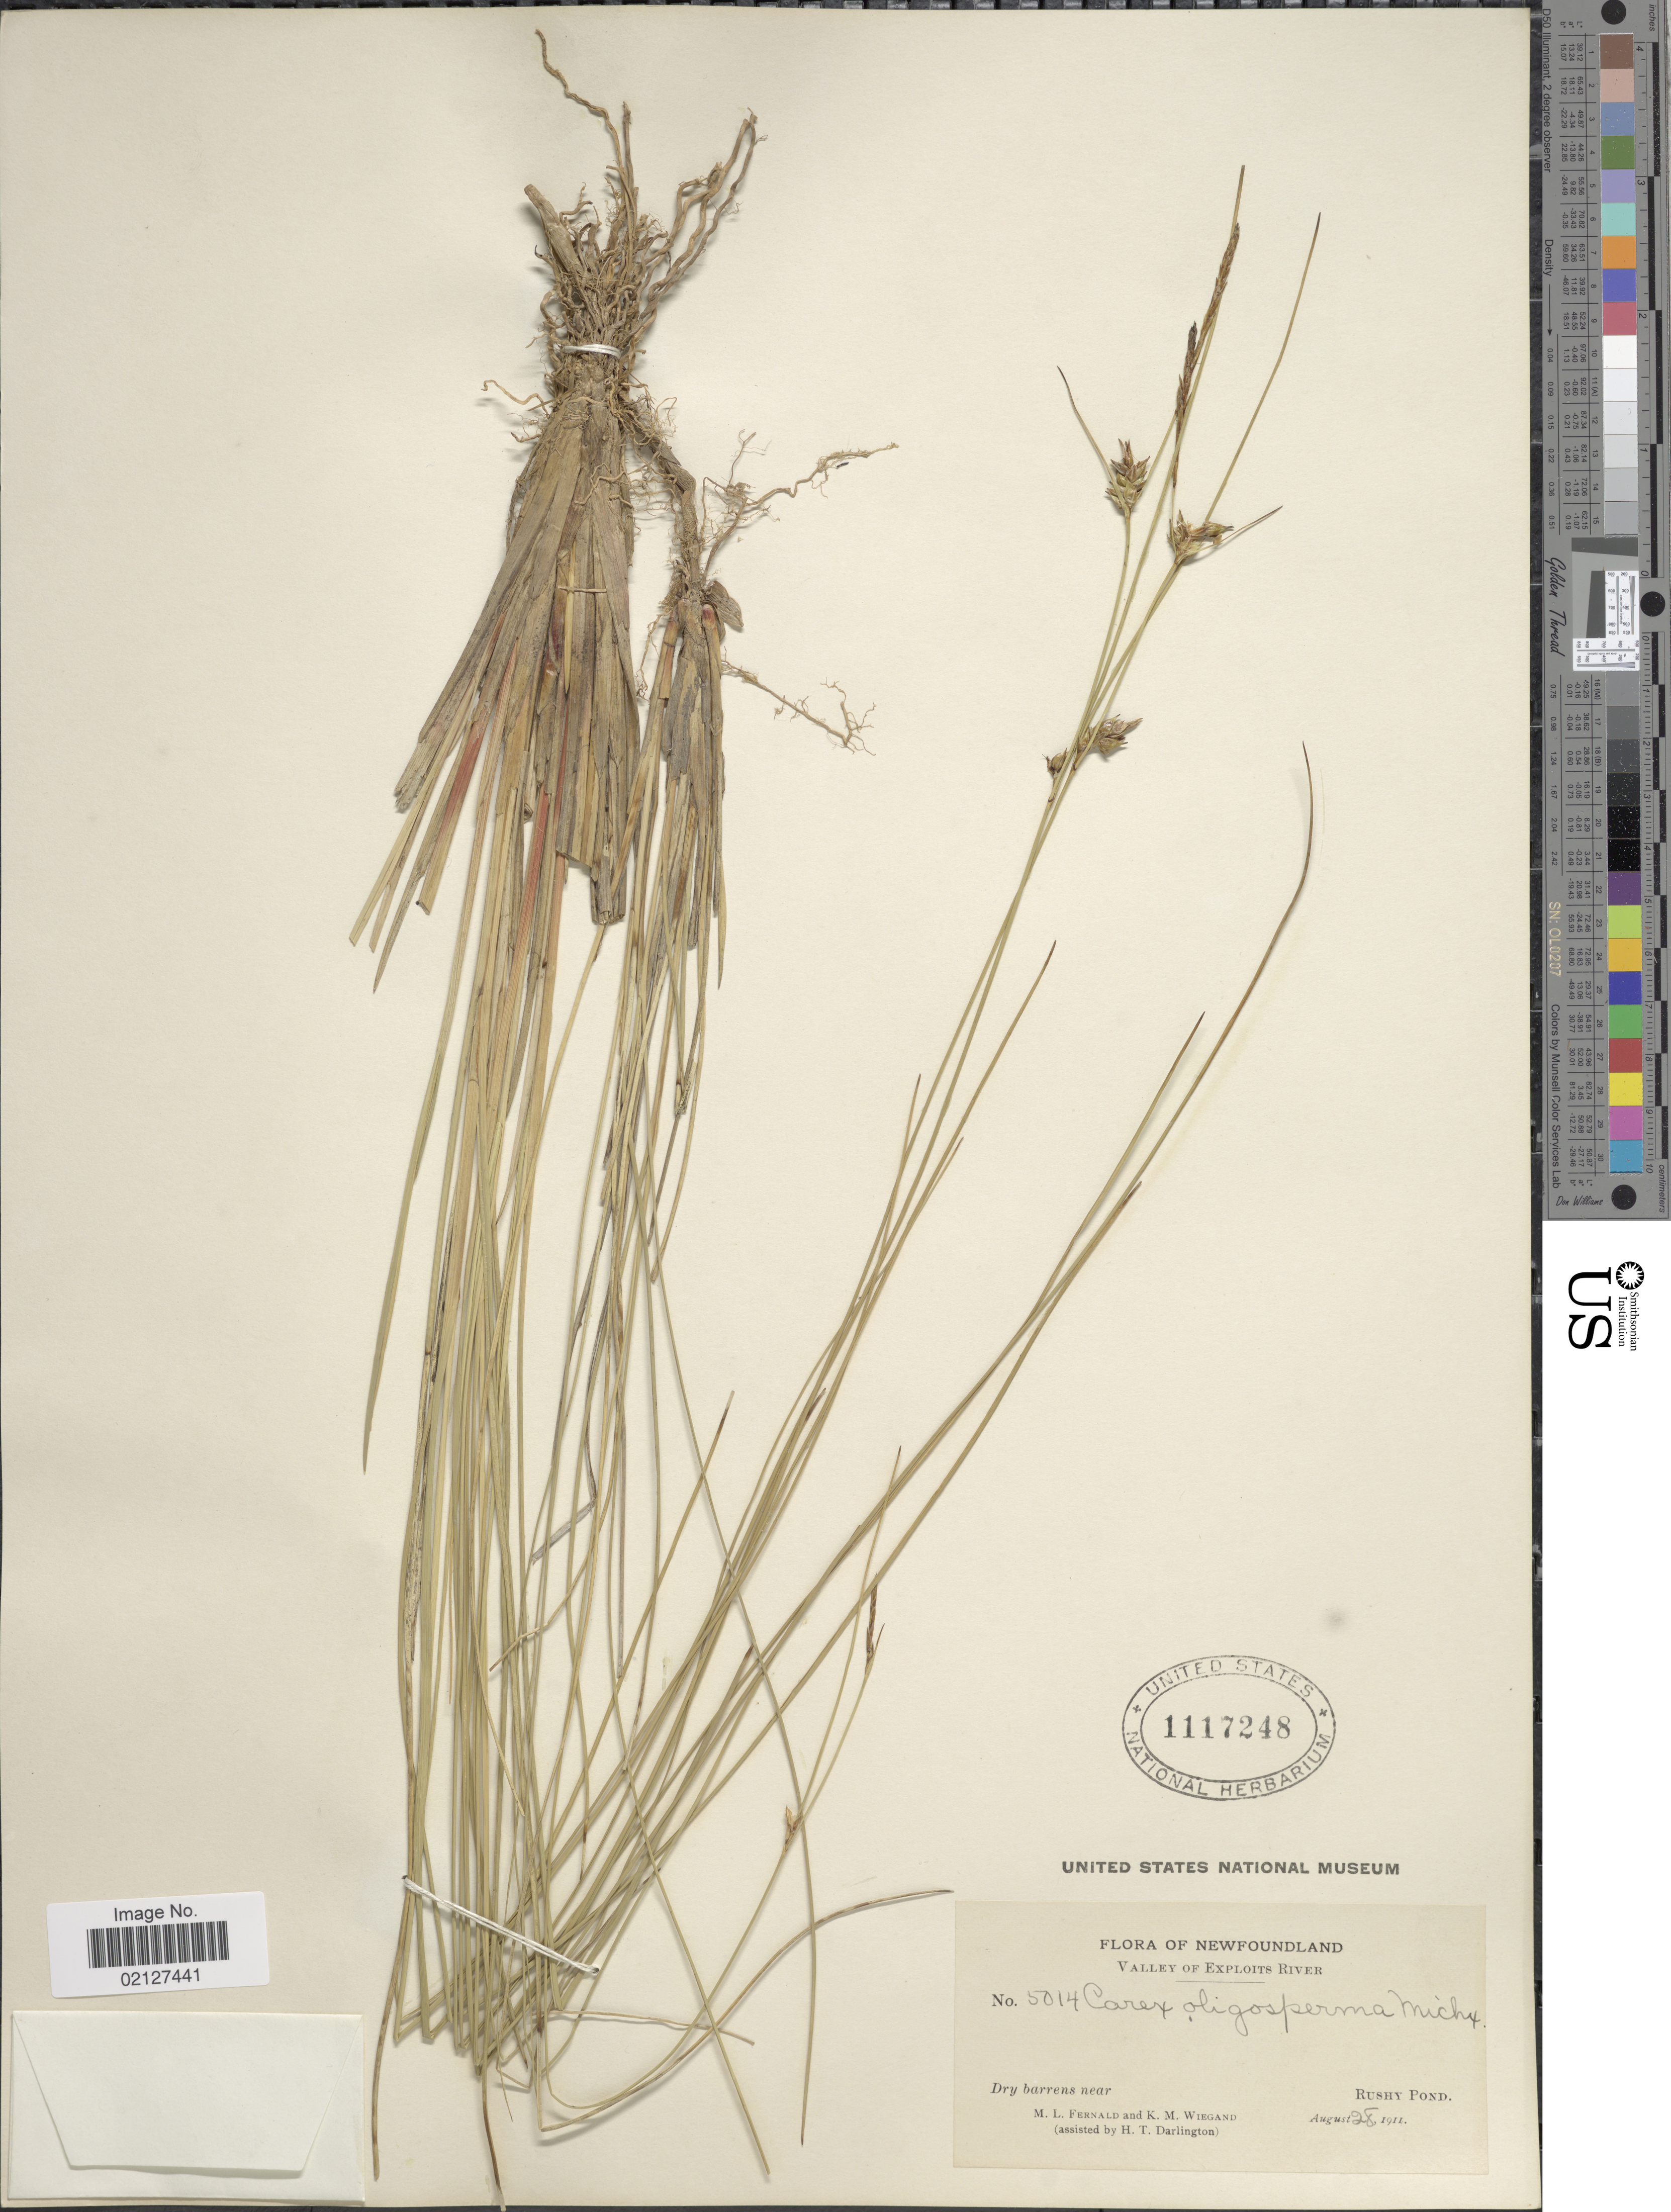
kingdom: Plantae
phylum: Tracheophyta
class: Liliopsida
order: Poales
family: Cyperaceae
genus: Carex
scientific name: Carex oligosperma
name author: Michx.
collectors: M. L. Fernald, K. M. Wiegand & H. Darlington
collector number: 5014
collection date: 1911-09-28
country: Canada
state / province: Newfoundland and Labrador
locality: Valley of Exploits River, dry barrens near Rushy Pond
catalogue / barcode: US 1117248